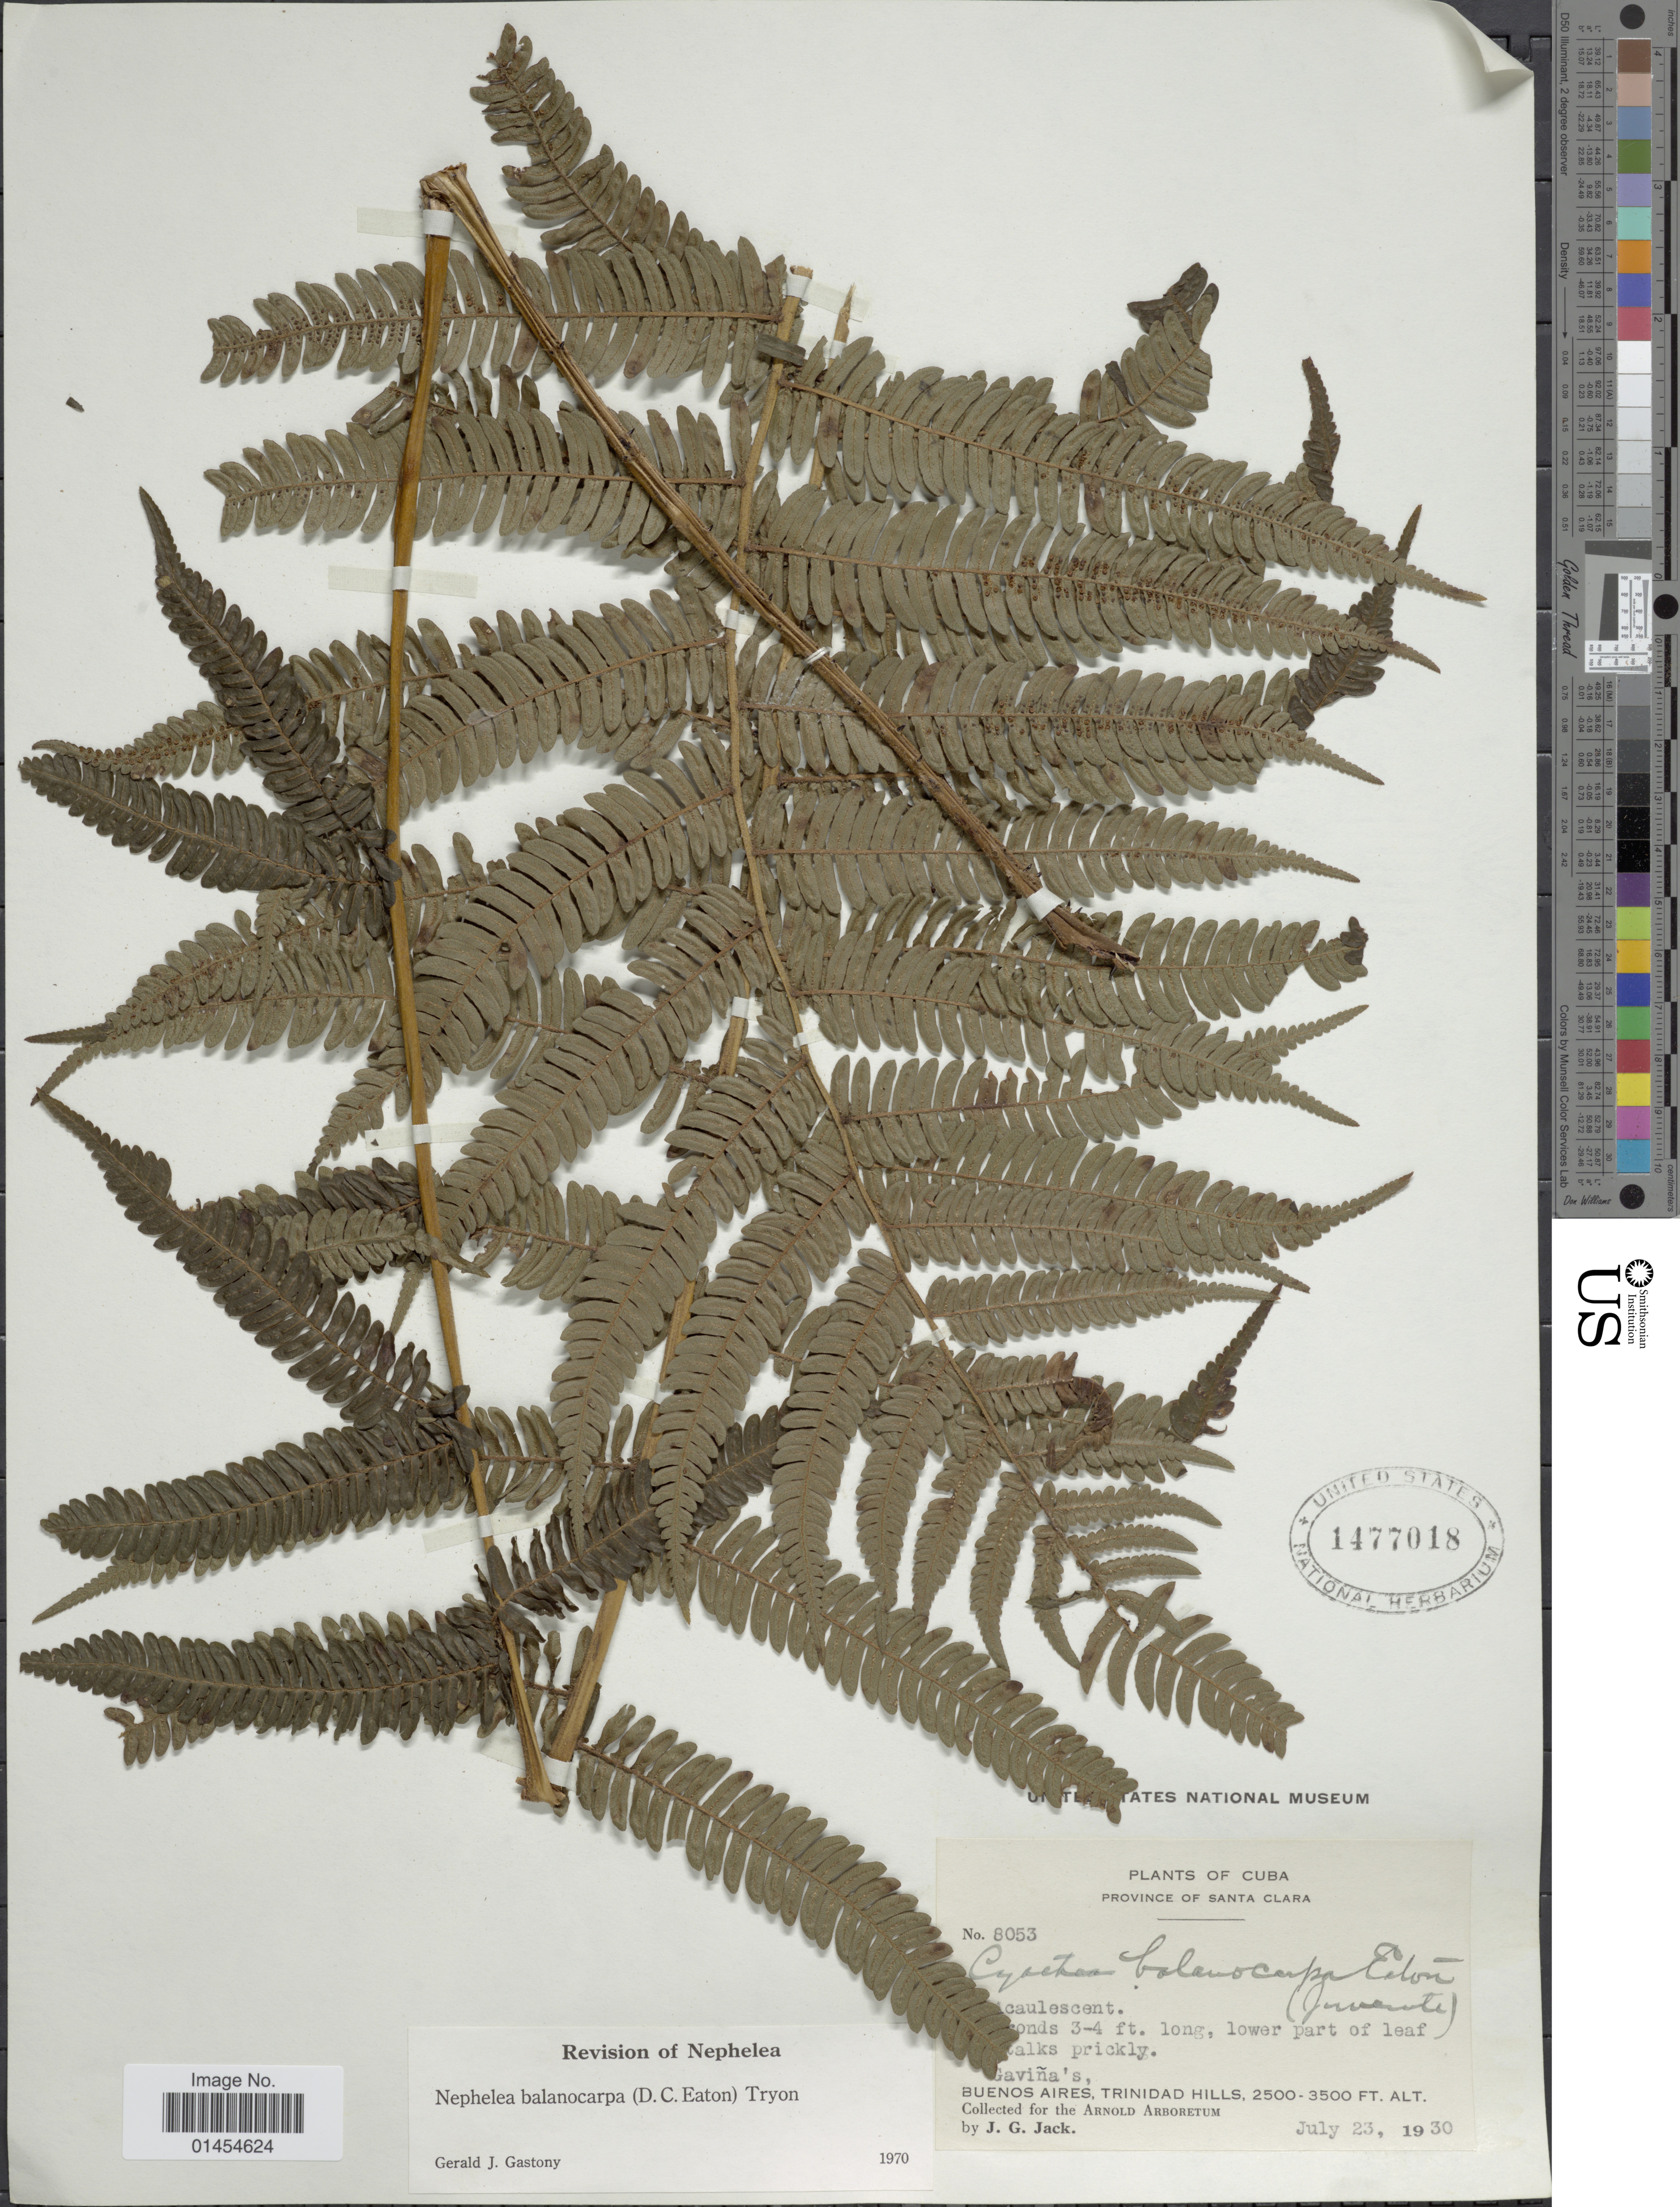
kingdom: Plantae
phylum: Tracheophyta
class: Polypodiopsida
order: Cyatheales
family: Cyatheaceae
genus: Alsophila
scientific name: Alsophila balanocarpa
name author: (D.C. Eaton) D.S. Conant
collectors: J. G. Jack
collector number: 8053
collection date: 1930-07-23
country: Cuba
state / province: Las Villas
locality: Province of Santa Clara. Gaviña's, Buenos Aires, Trinidad Hills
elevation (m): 762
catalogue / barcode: US 1477018